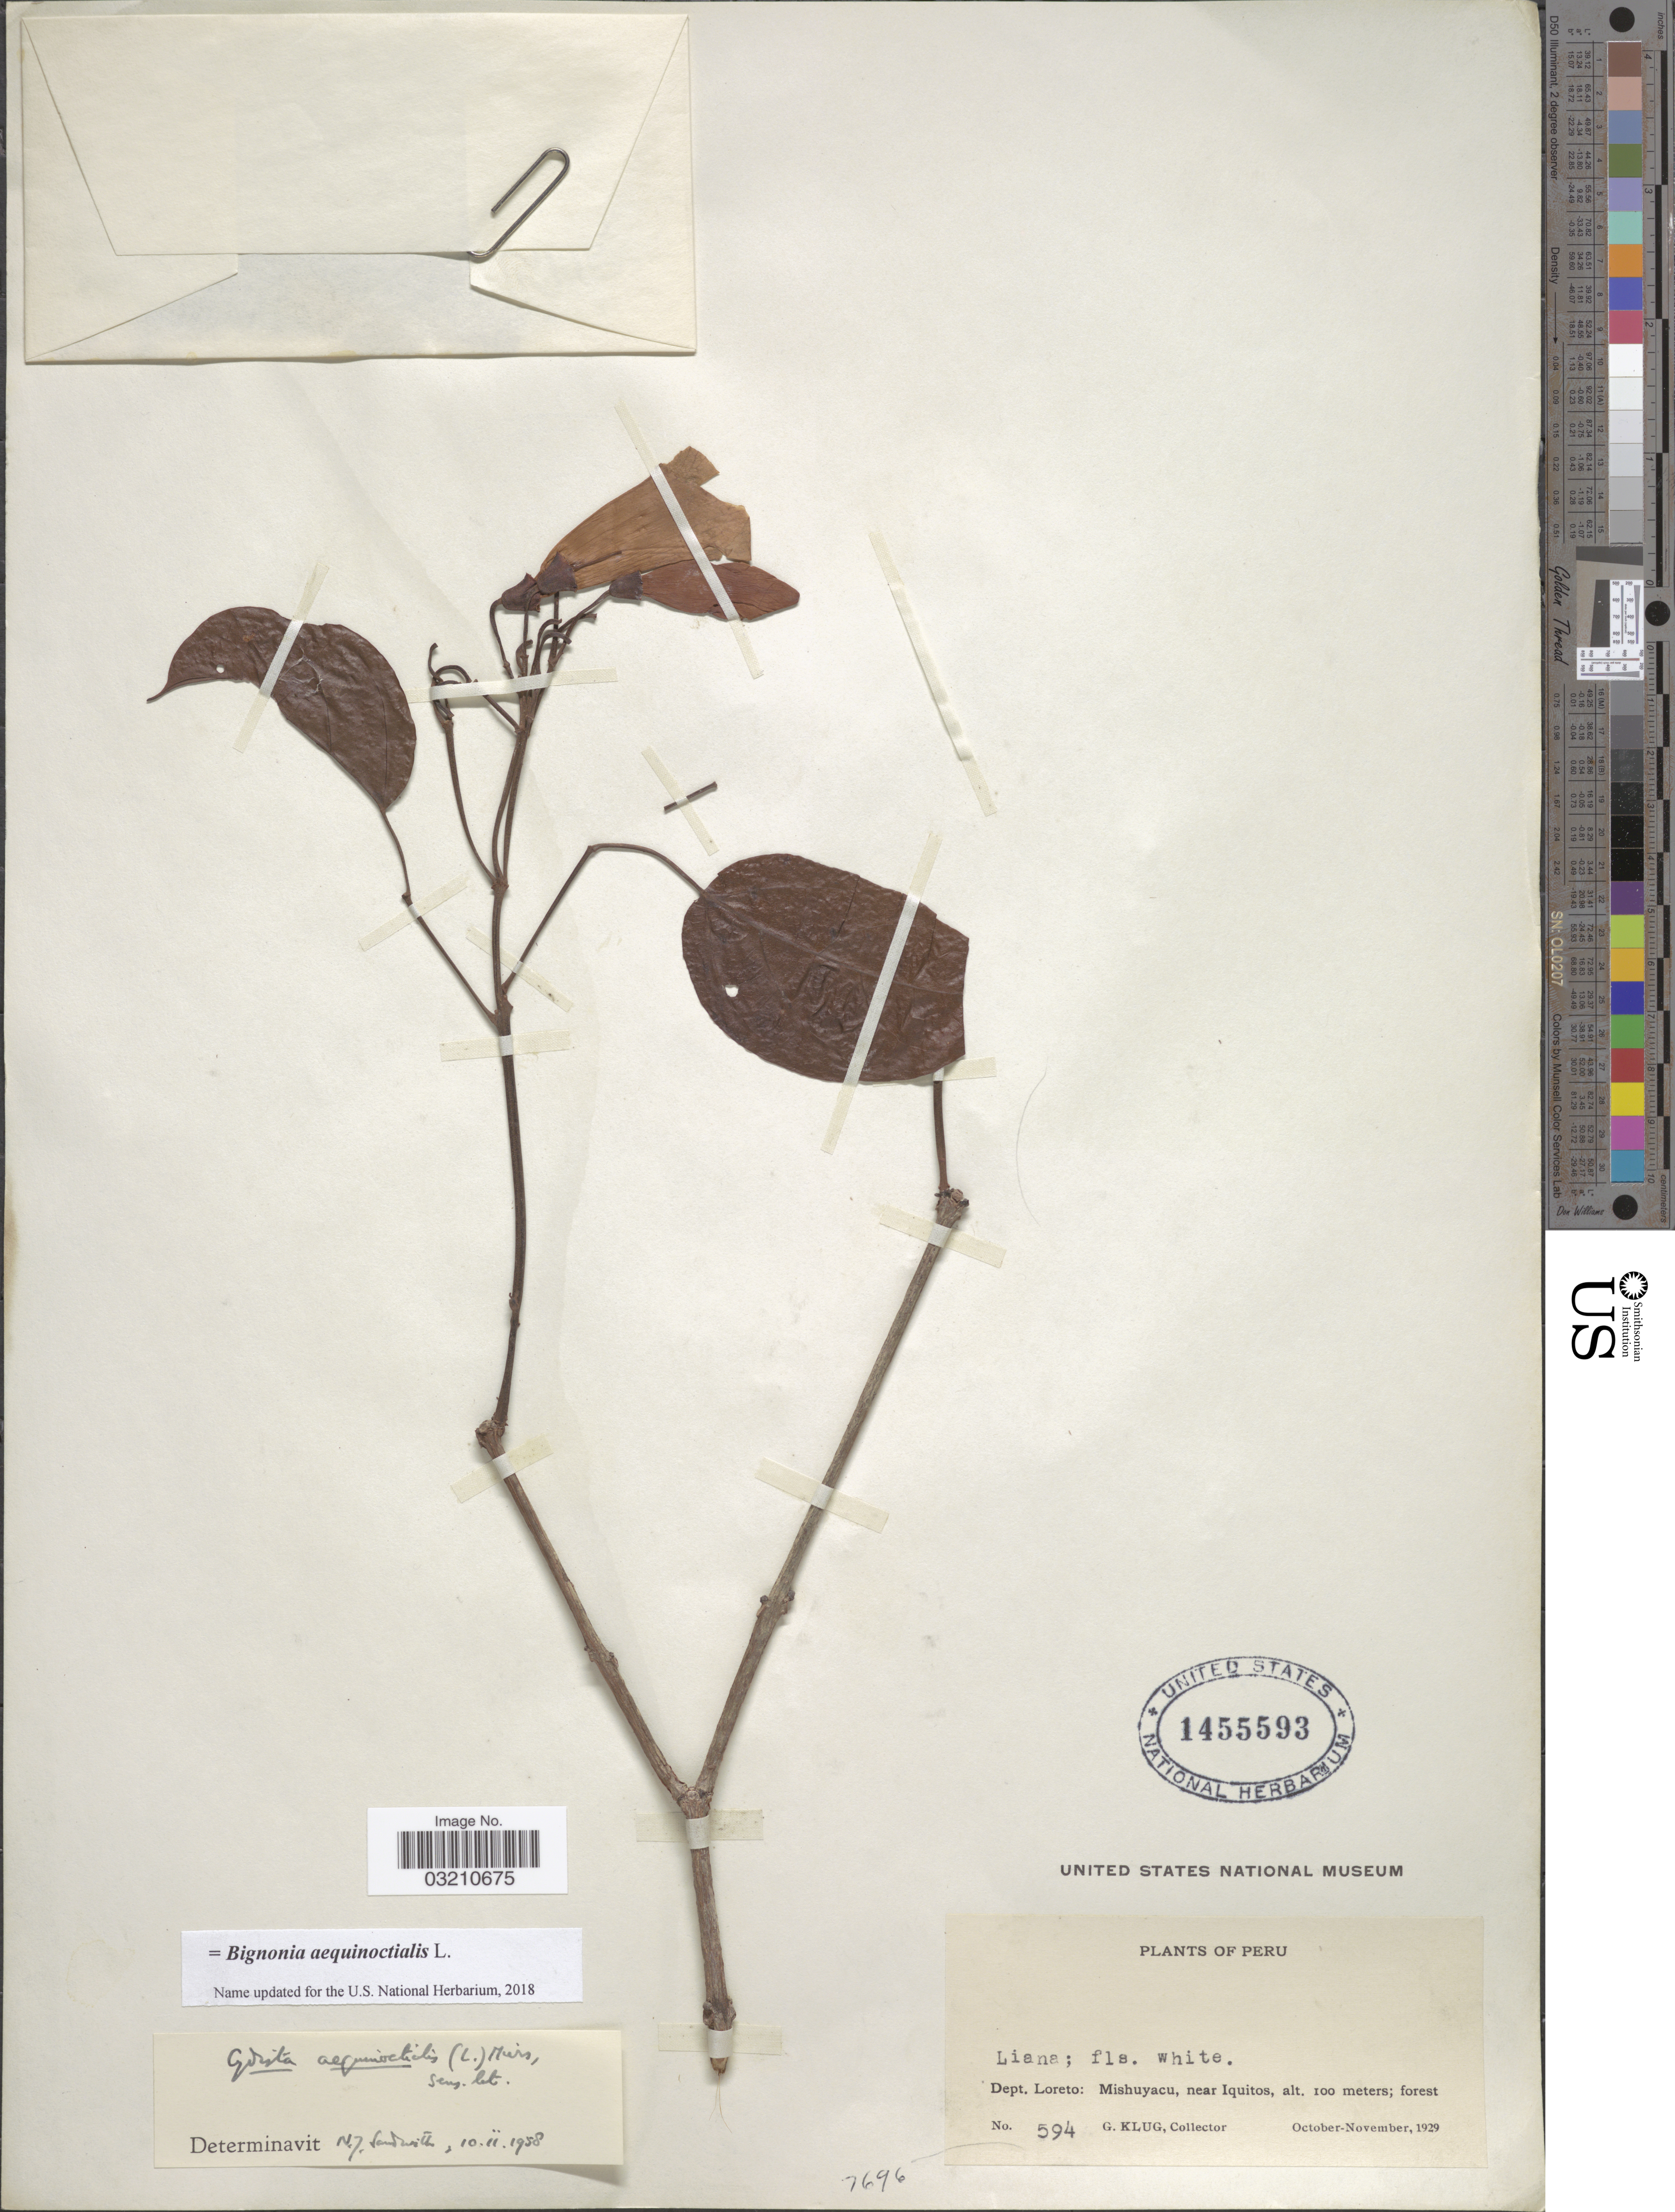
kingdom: Plantae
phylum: Tracheophyta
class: Magnoliopsida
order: Lamiales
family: Bignoniaceae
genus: Bignonia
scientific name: Bignonia aequinoctialis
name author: L.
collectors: G. Klug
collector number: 594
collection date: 1929-10/1929-11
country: Peru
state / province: Loreto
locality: Dept. Loreto: Mishuyacu, near Iquitos.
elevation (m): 100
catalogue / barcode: US 1455593